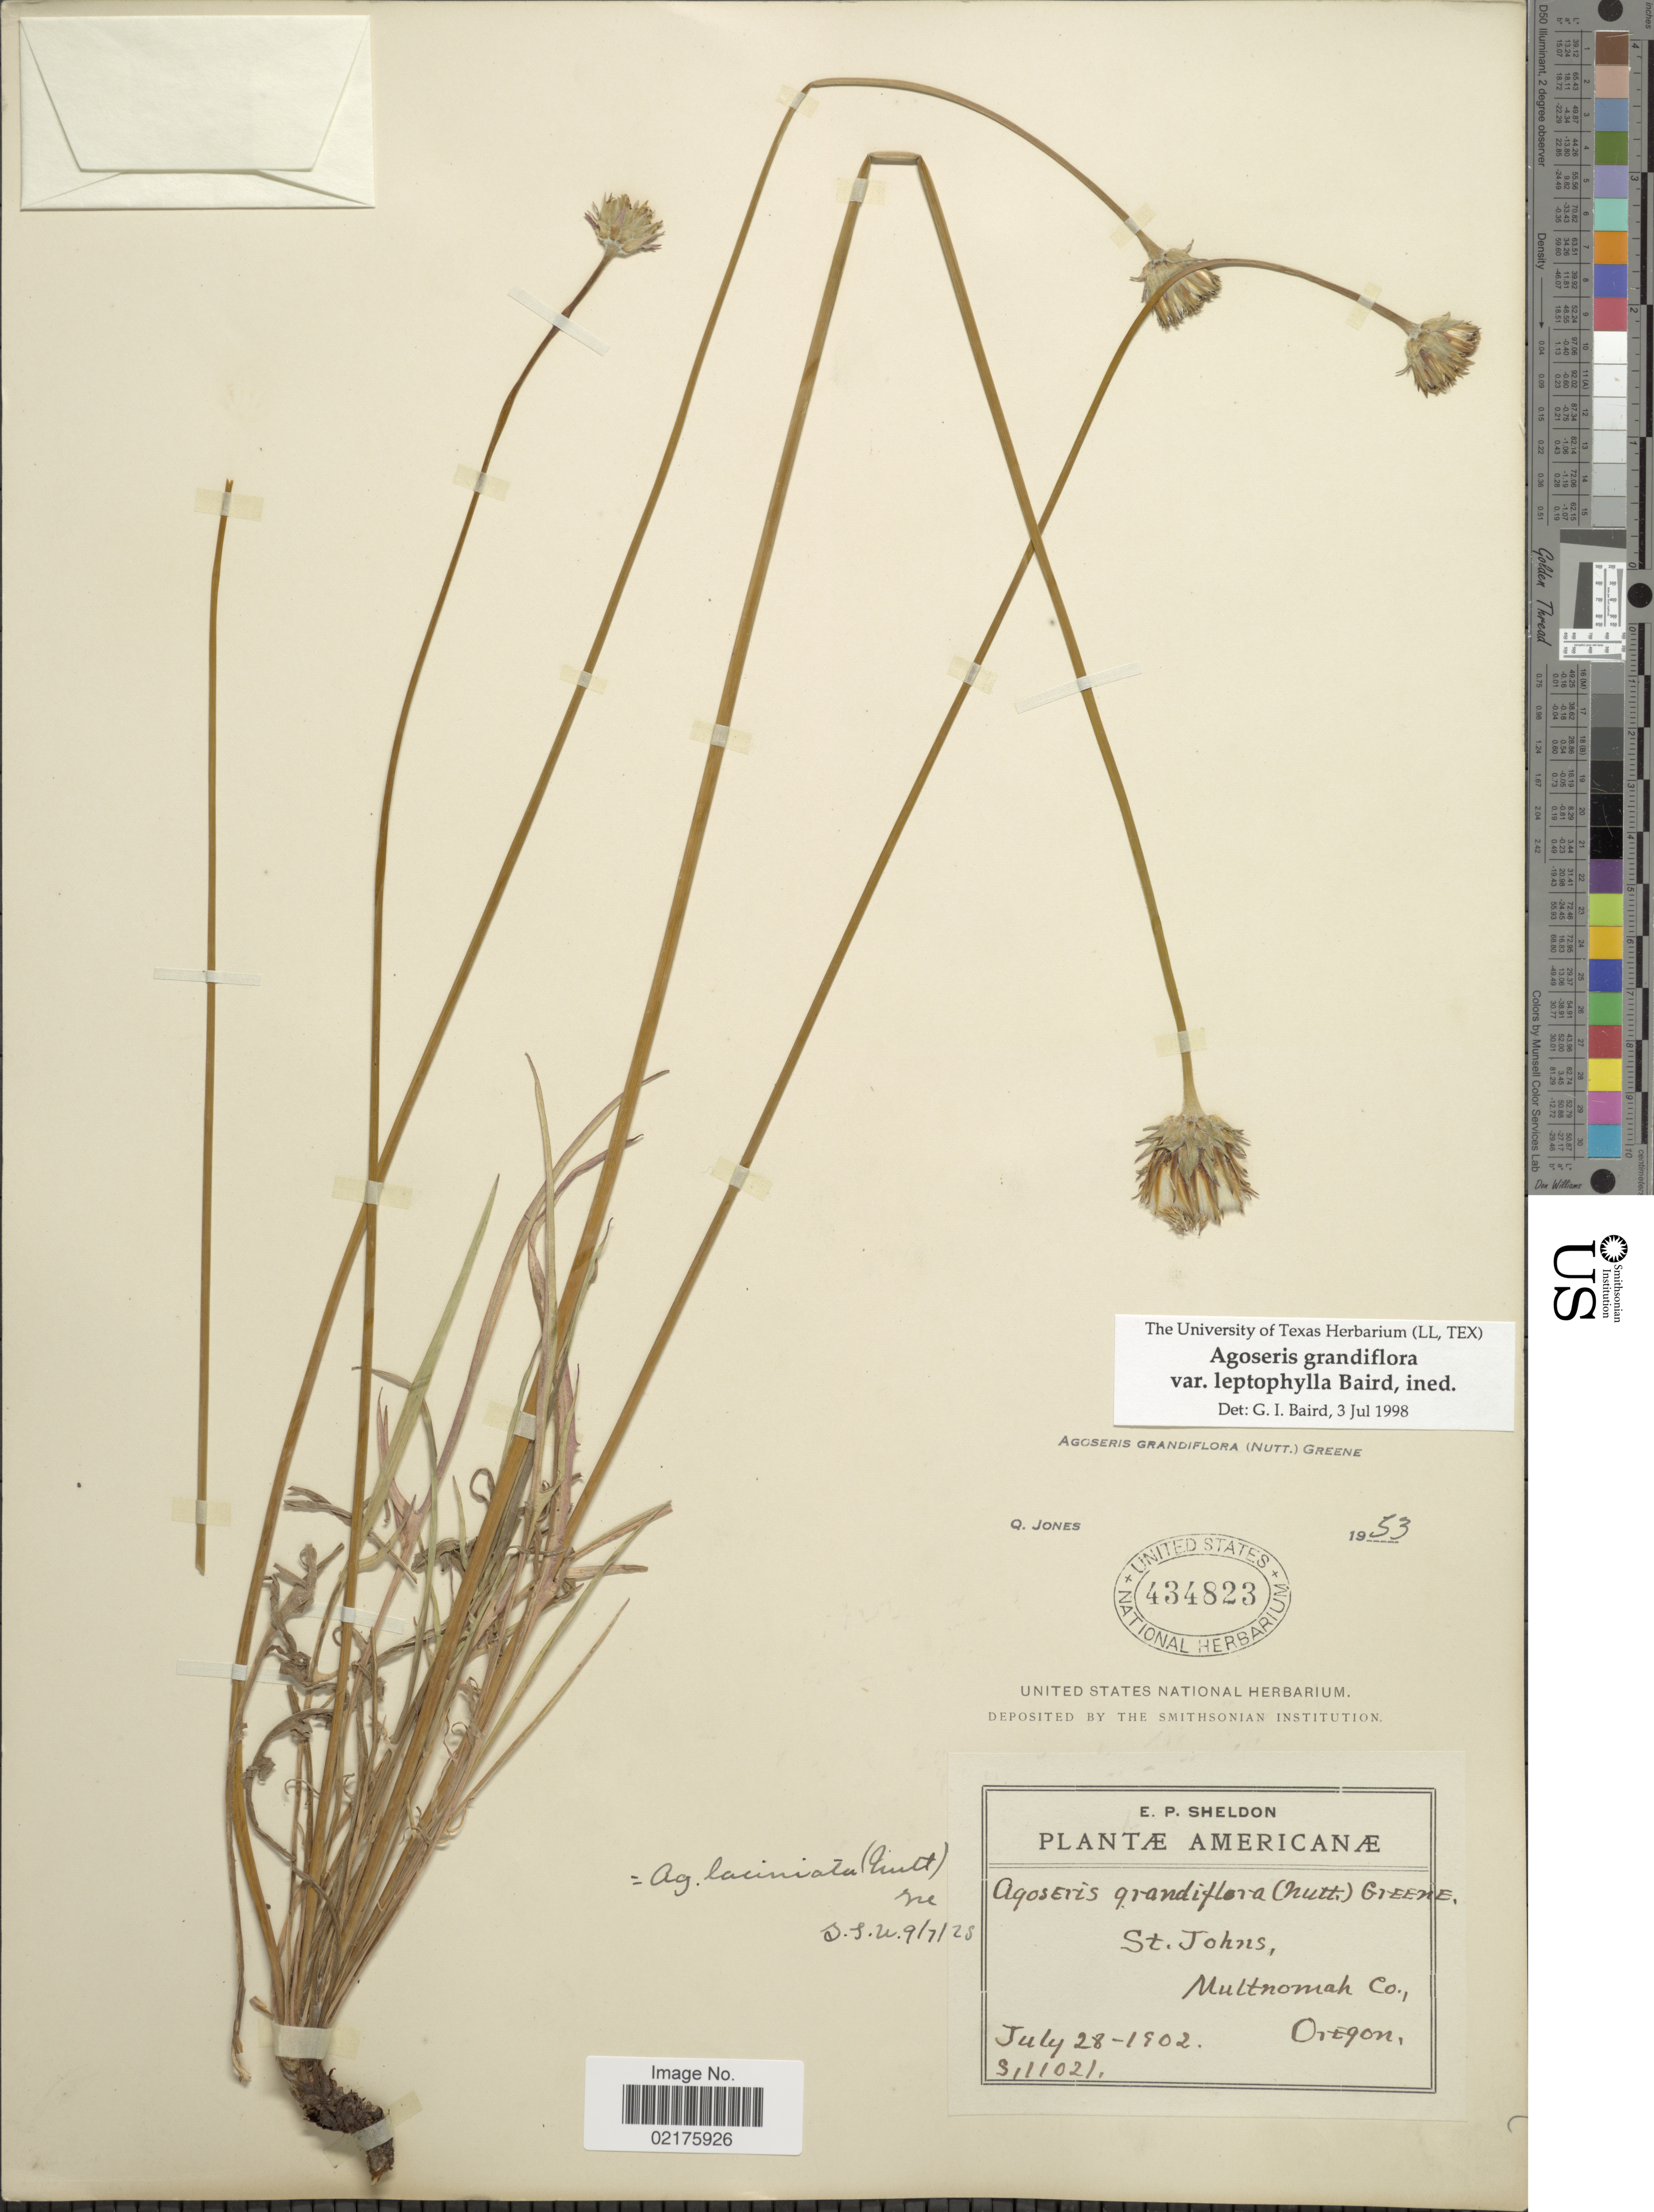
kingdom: Plantae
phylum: Tracheophyta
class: Magnoliopsida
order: Asterales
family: Asteraceae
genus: Agoseris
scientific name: Agoseris grandiflora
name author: (Nutt.) Greene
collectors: E. P. Sheldon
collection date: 1902-07-28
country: United States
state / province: Oregon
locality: St. Johns, Muttnomah Co.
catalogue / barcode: US 434823